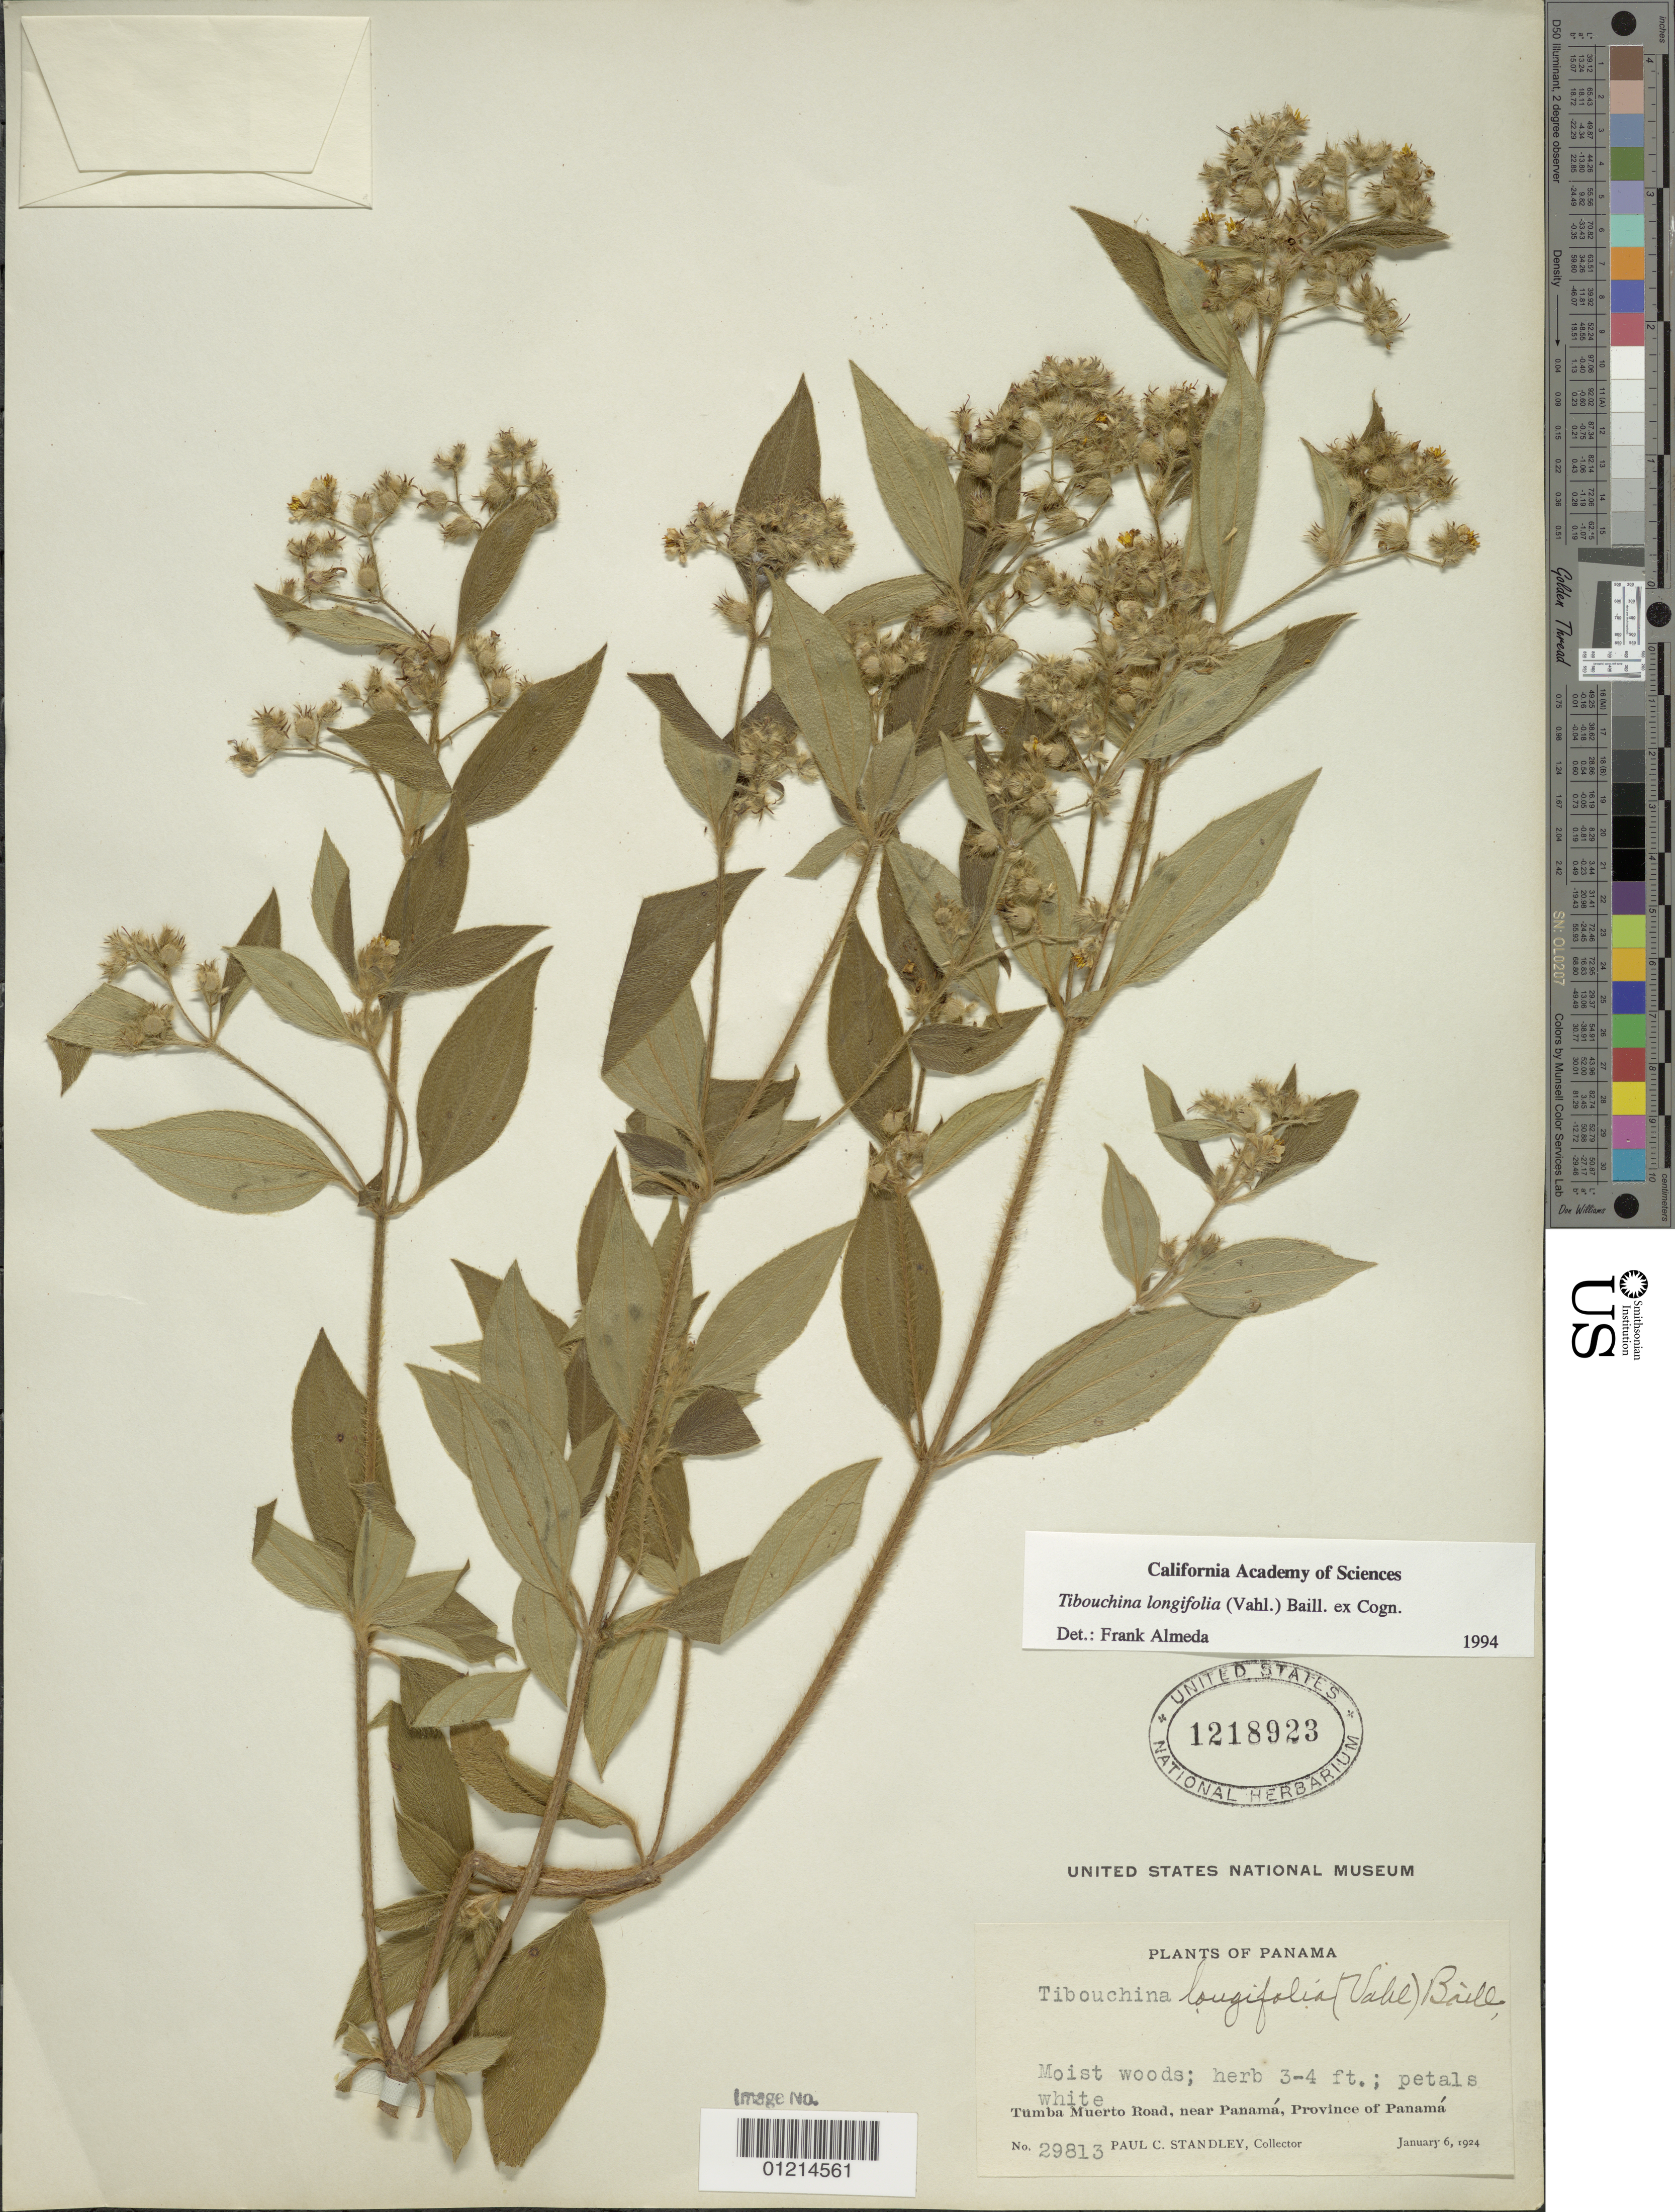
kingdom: Plantae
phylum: Tracheophyta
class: Magnoliopsida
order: Myrtales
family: Melastomataceae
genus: Chaetogastra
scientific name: Chaetogastra longifolia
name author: (Vahl) DC.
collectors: P. C. Standley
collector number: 29813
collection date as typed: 06 Jan 1924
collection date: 1924-01-06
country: Panama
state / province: Panamá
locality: Tumba Muerto Road near Panamá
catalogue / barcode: US 1218923